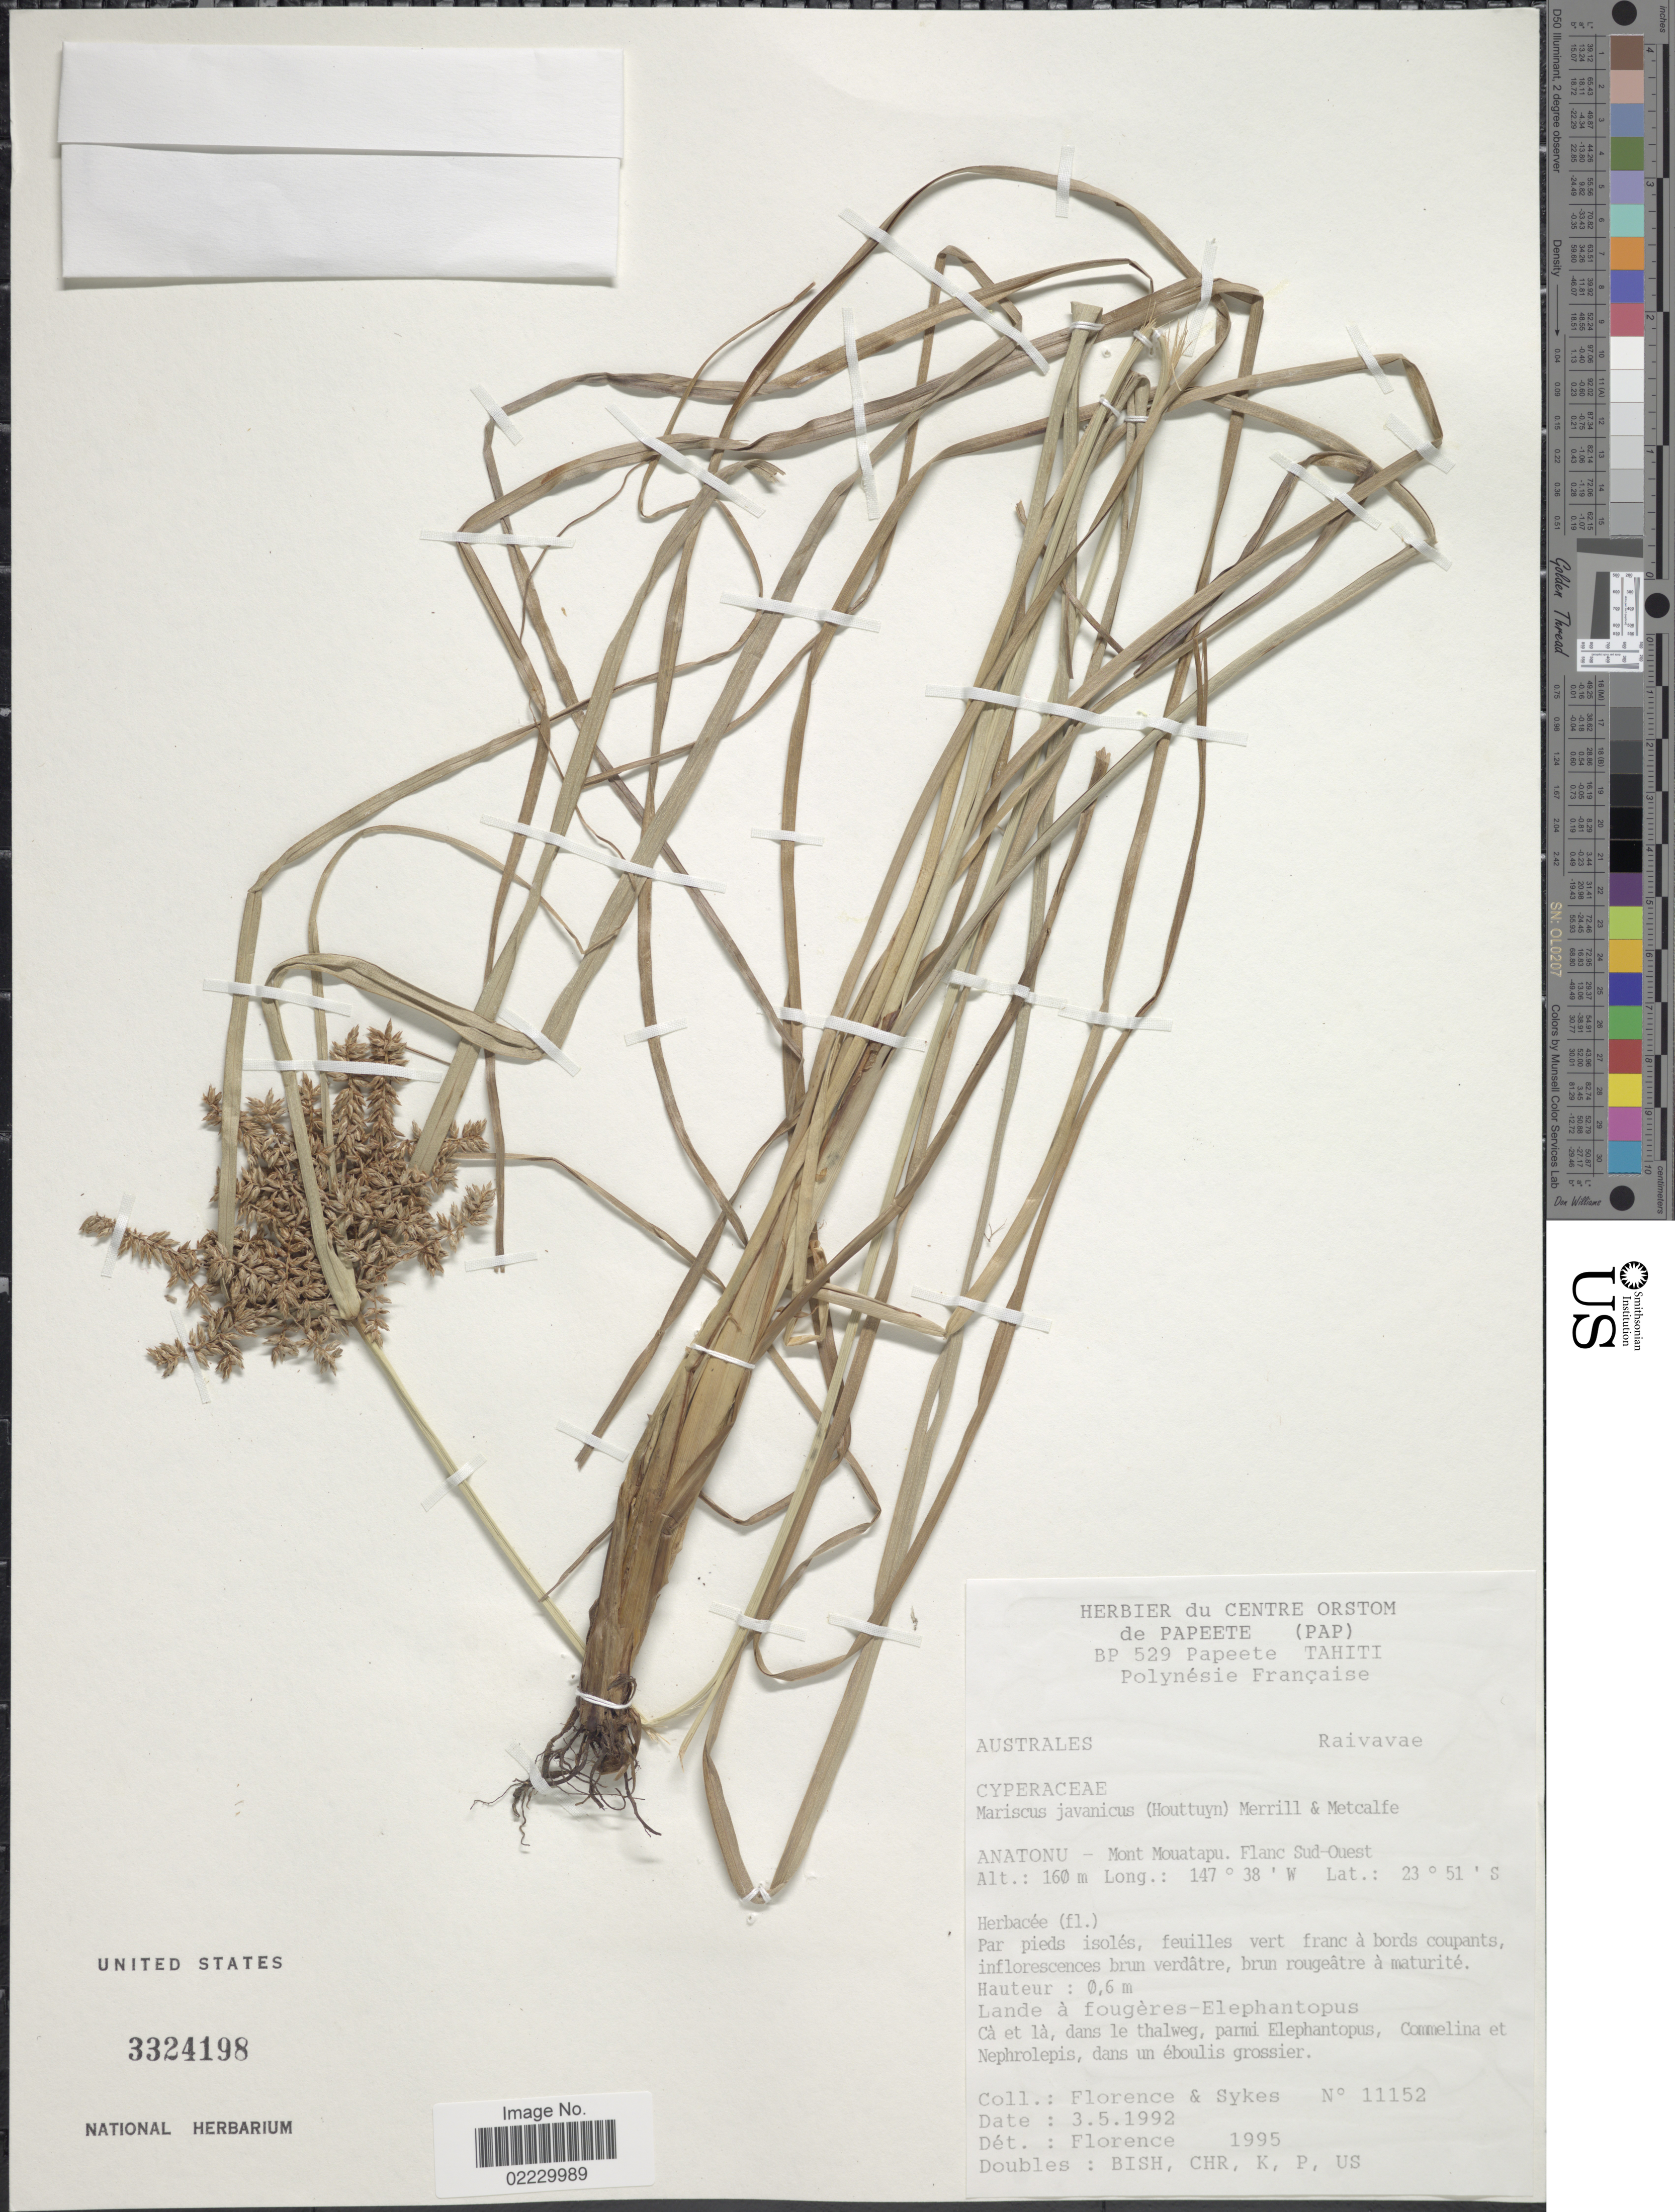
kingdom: Plantae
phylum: Tracheophyta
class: Liliopsida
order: Poales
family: Cyperaceae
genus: Cyperus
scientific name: Cyperus javanicus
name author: Houtt.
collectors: -. Florence & Sykes, --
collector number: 11152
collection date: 1992-05-03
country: French Polynesia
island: Raivavae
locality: Raivavae, Anatonu - Mont Mouatapu, Flanc Sud-Ouest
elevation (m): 160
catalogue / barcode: US 3324198